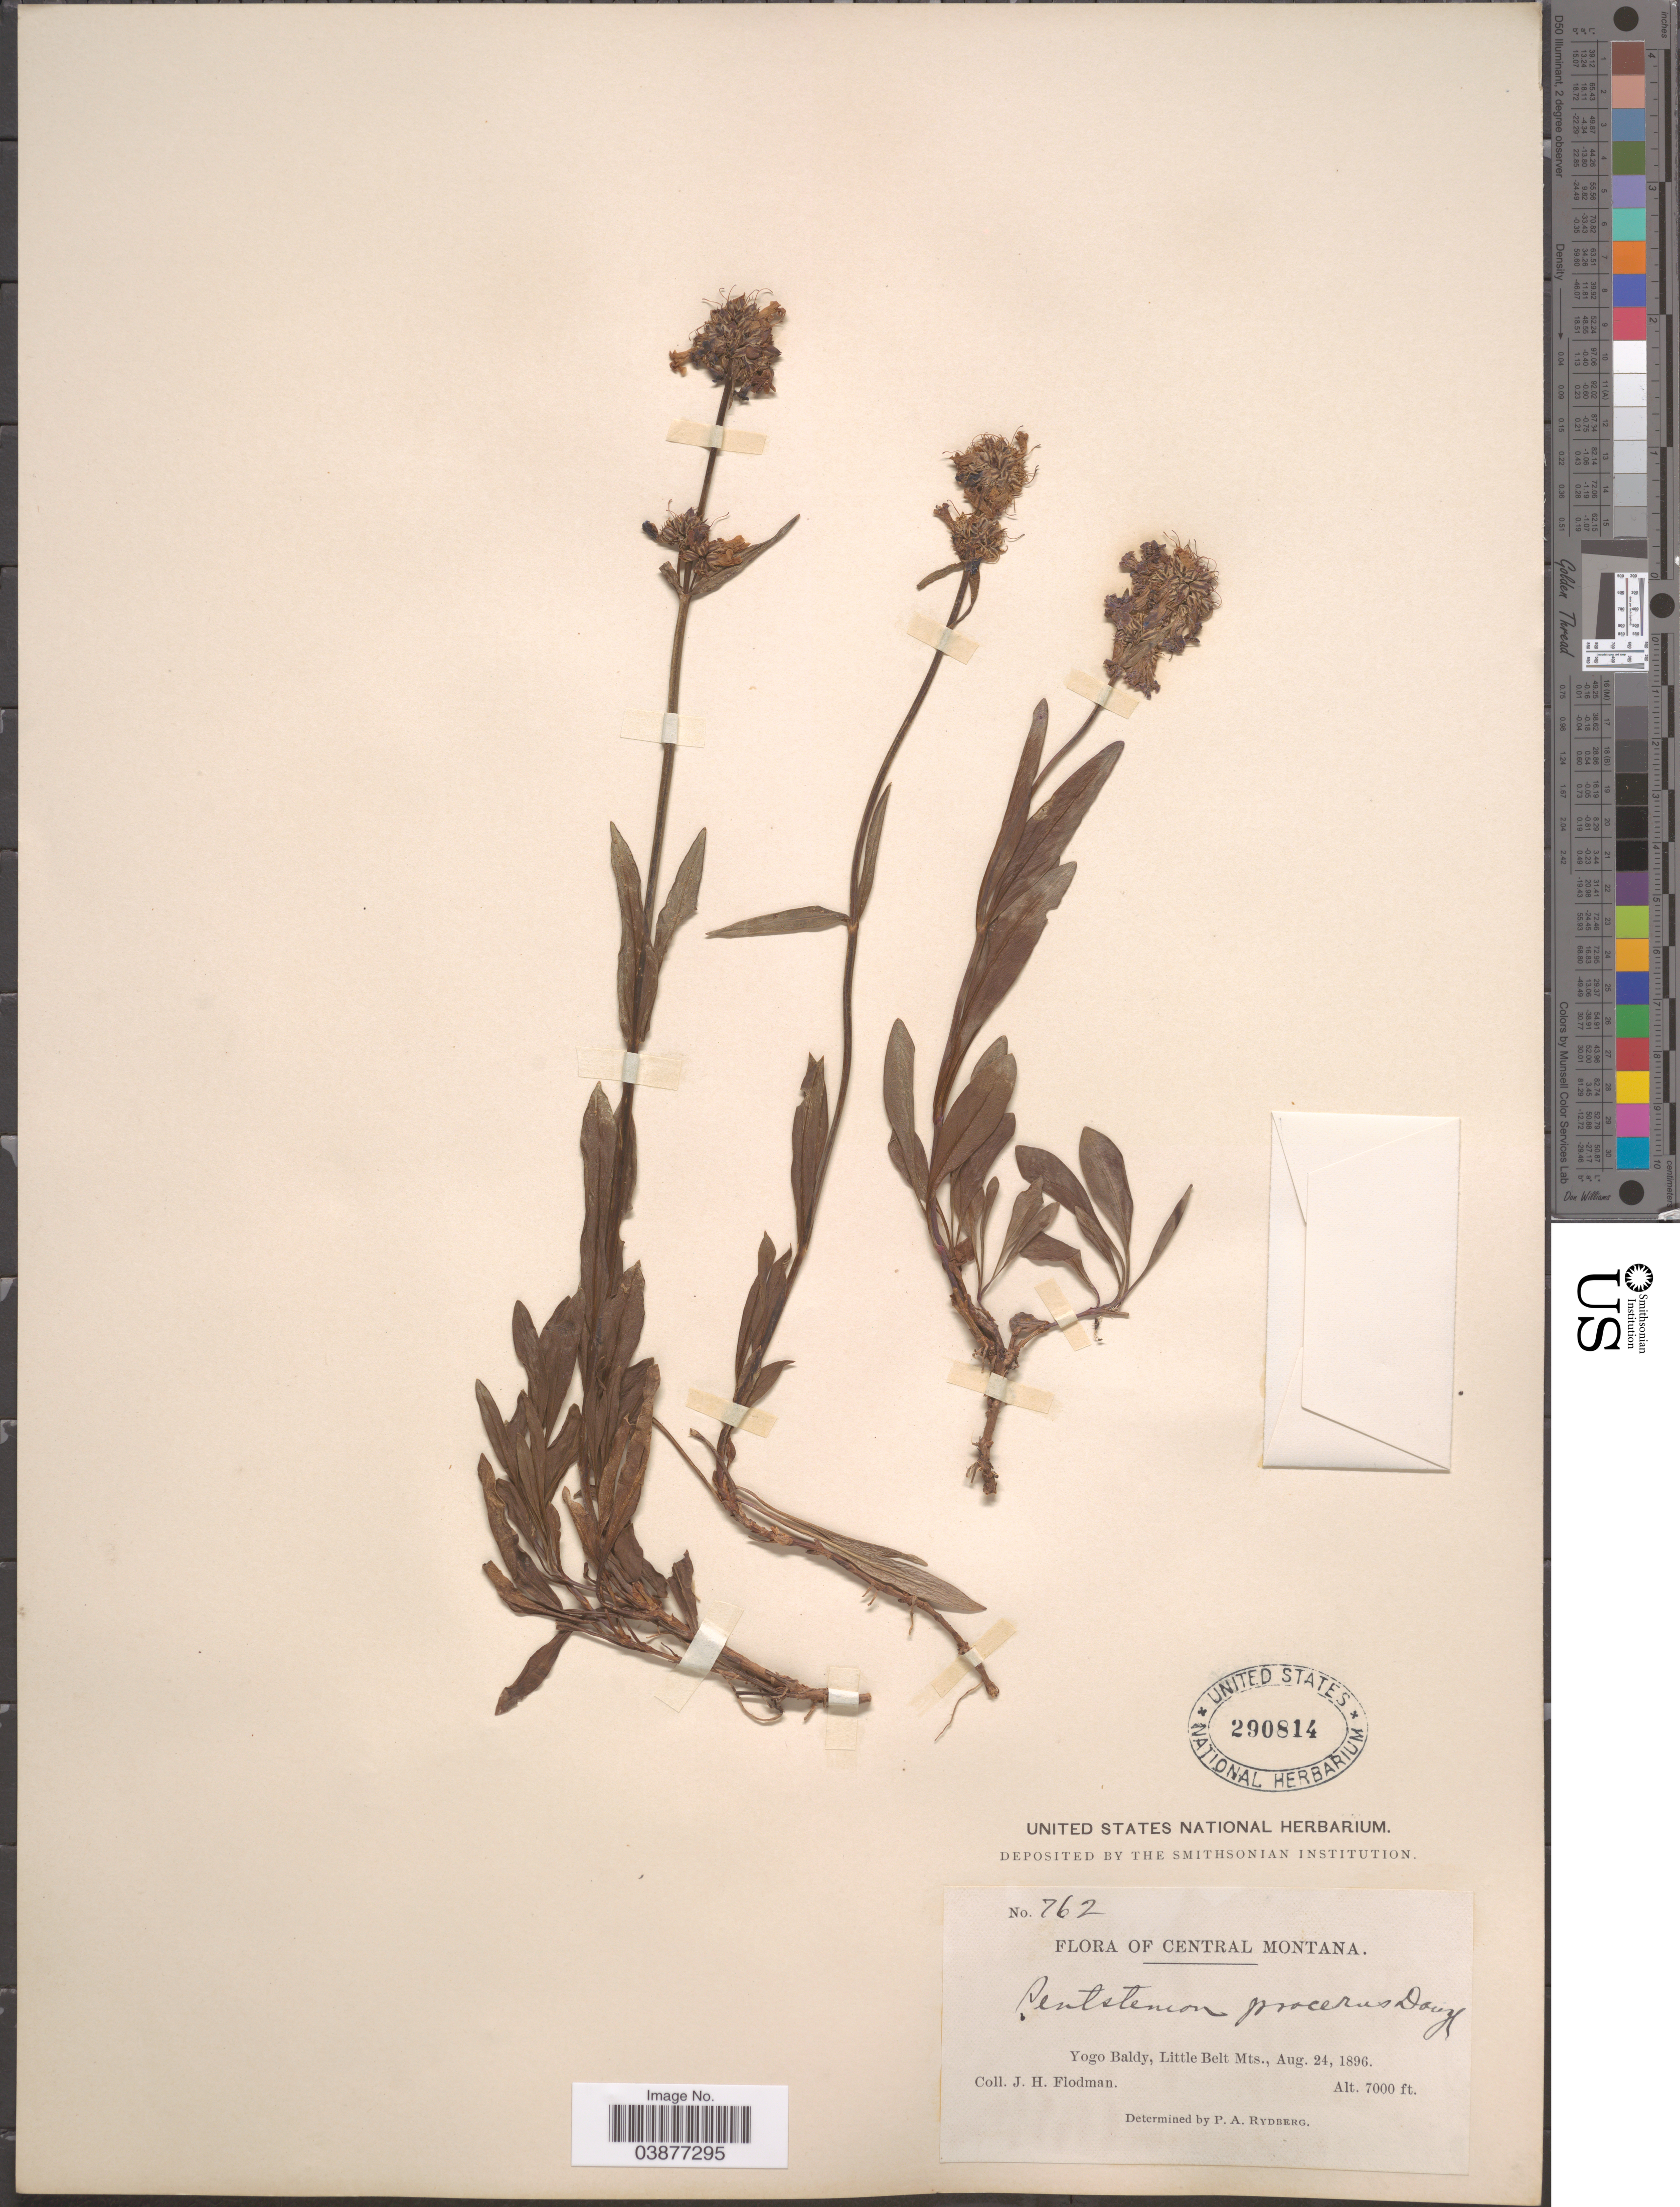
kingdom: Plantae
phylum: Tracheophyta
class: Magnoliopsida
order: Lamiales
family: Plantaginaceae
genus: Penstemon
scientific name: Penstemon procerus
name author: Douglas ex Graham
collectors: J. Flodman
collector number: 762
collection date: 1896-08-24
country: United States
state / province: Montana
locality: Central Montana. Yogo Baldy, Little Belt Mts.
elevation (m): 2134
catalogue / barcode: US 290814